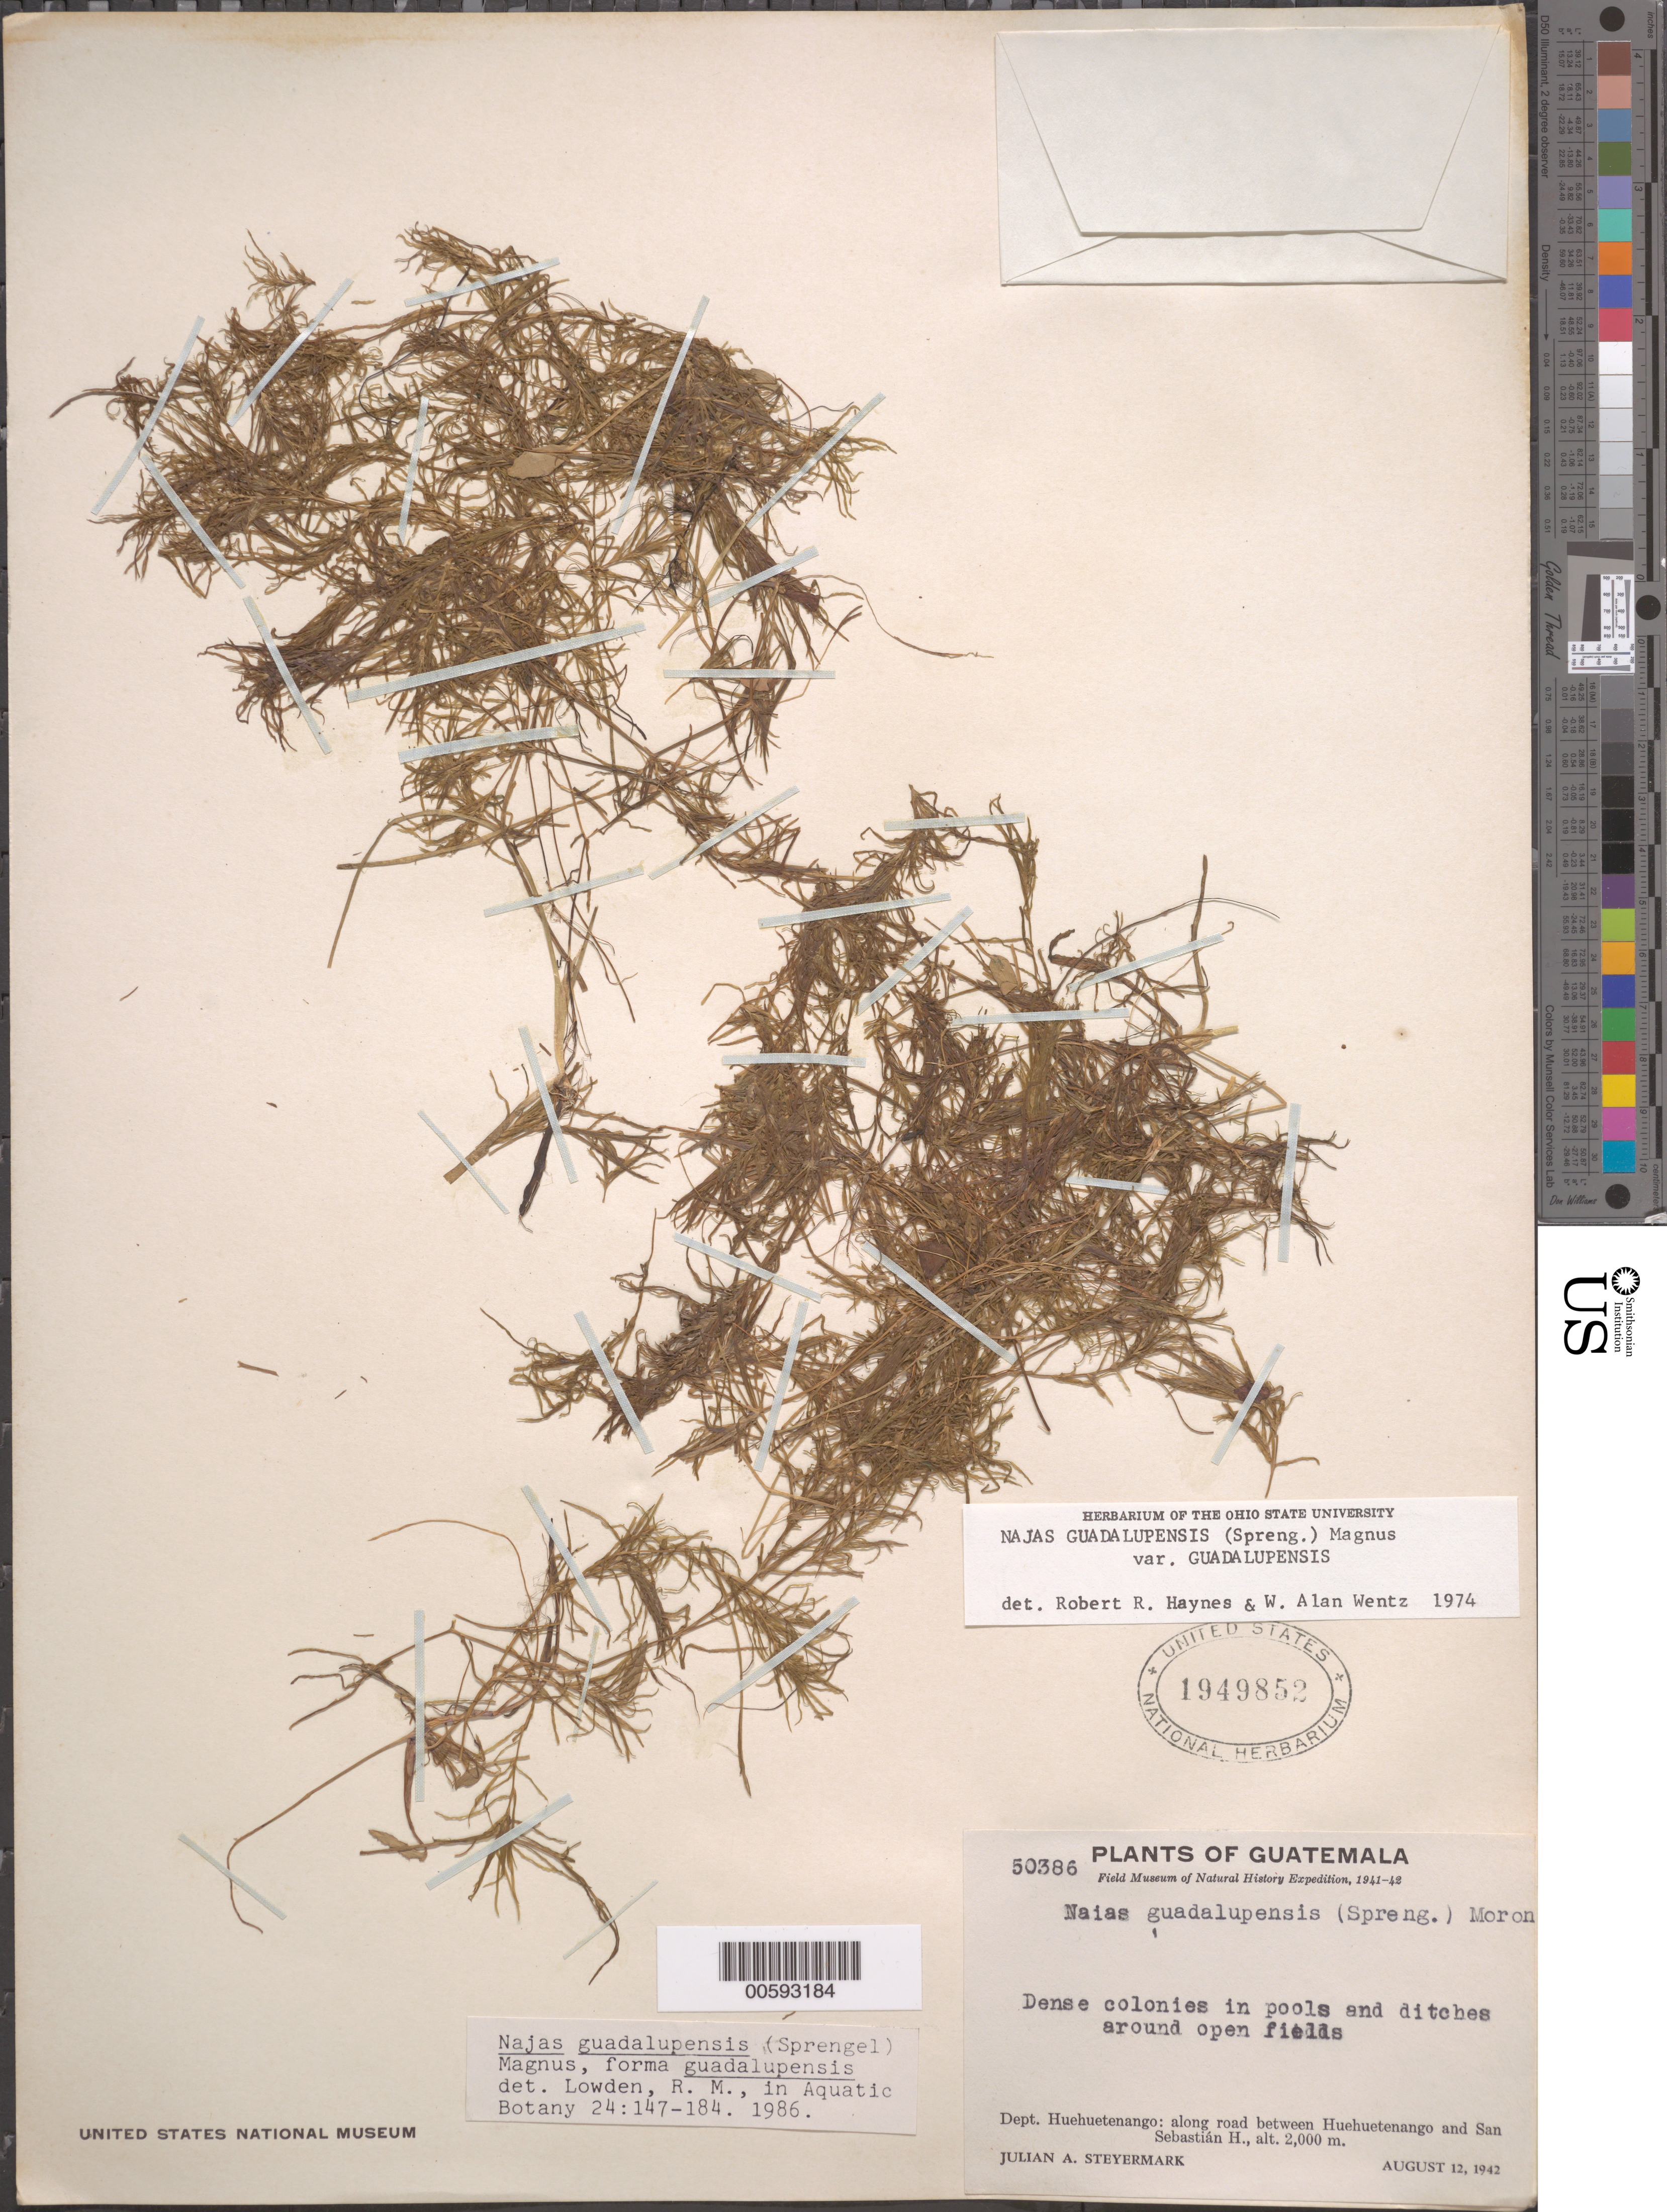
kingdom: Plantae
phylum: Tracheophyta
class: Liliopsida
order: Alismatales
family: Hydrocharitaceae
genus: Najas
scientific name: Najas guadalupensis var. guadalupensis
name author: (Spreng.) Magnus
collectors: J. Steyermark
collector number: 50386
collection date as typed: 12 Aug 1942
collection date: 1942-08-12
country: Guatemala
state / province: Huehuetenango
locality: Between Huehuetenango and San Sebastian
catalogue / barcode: US 1949852